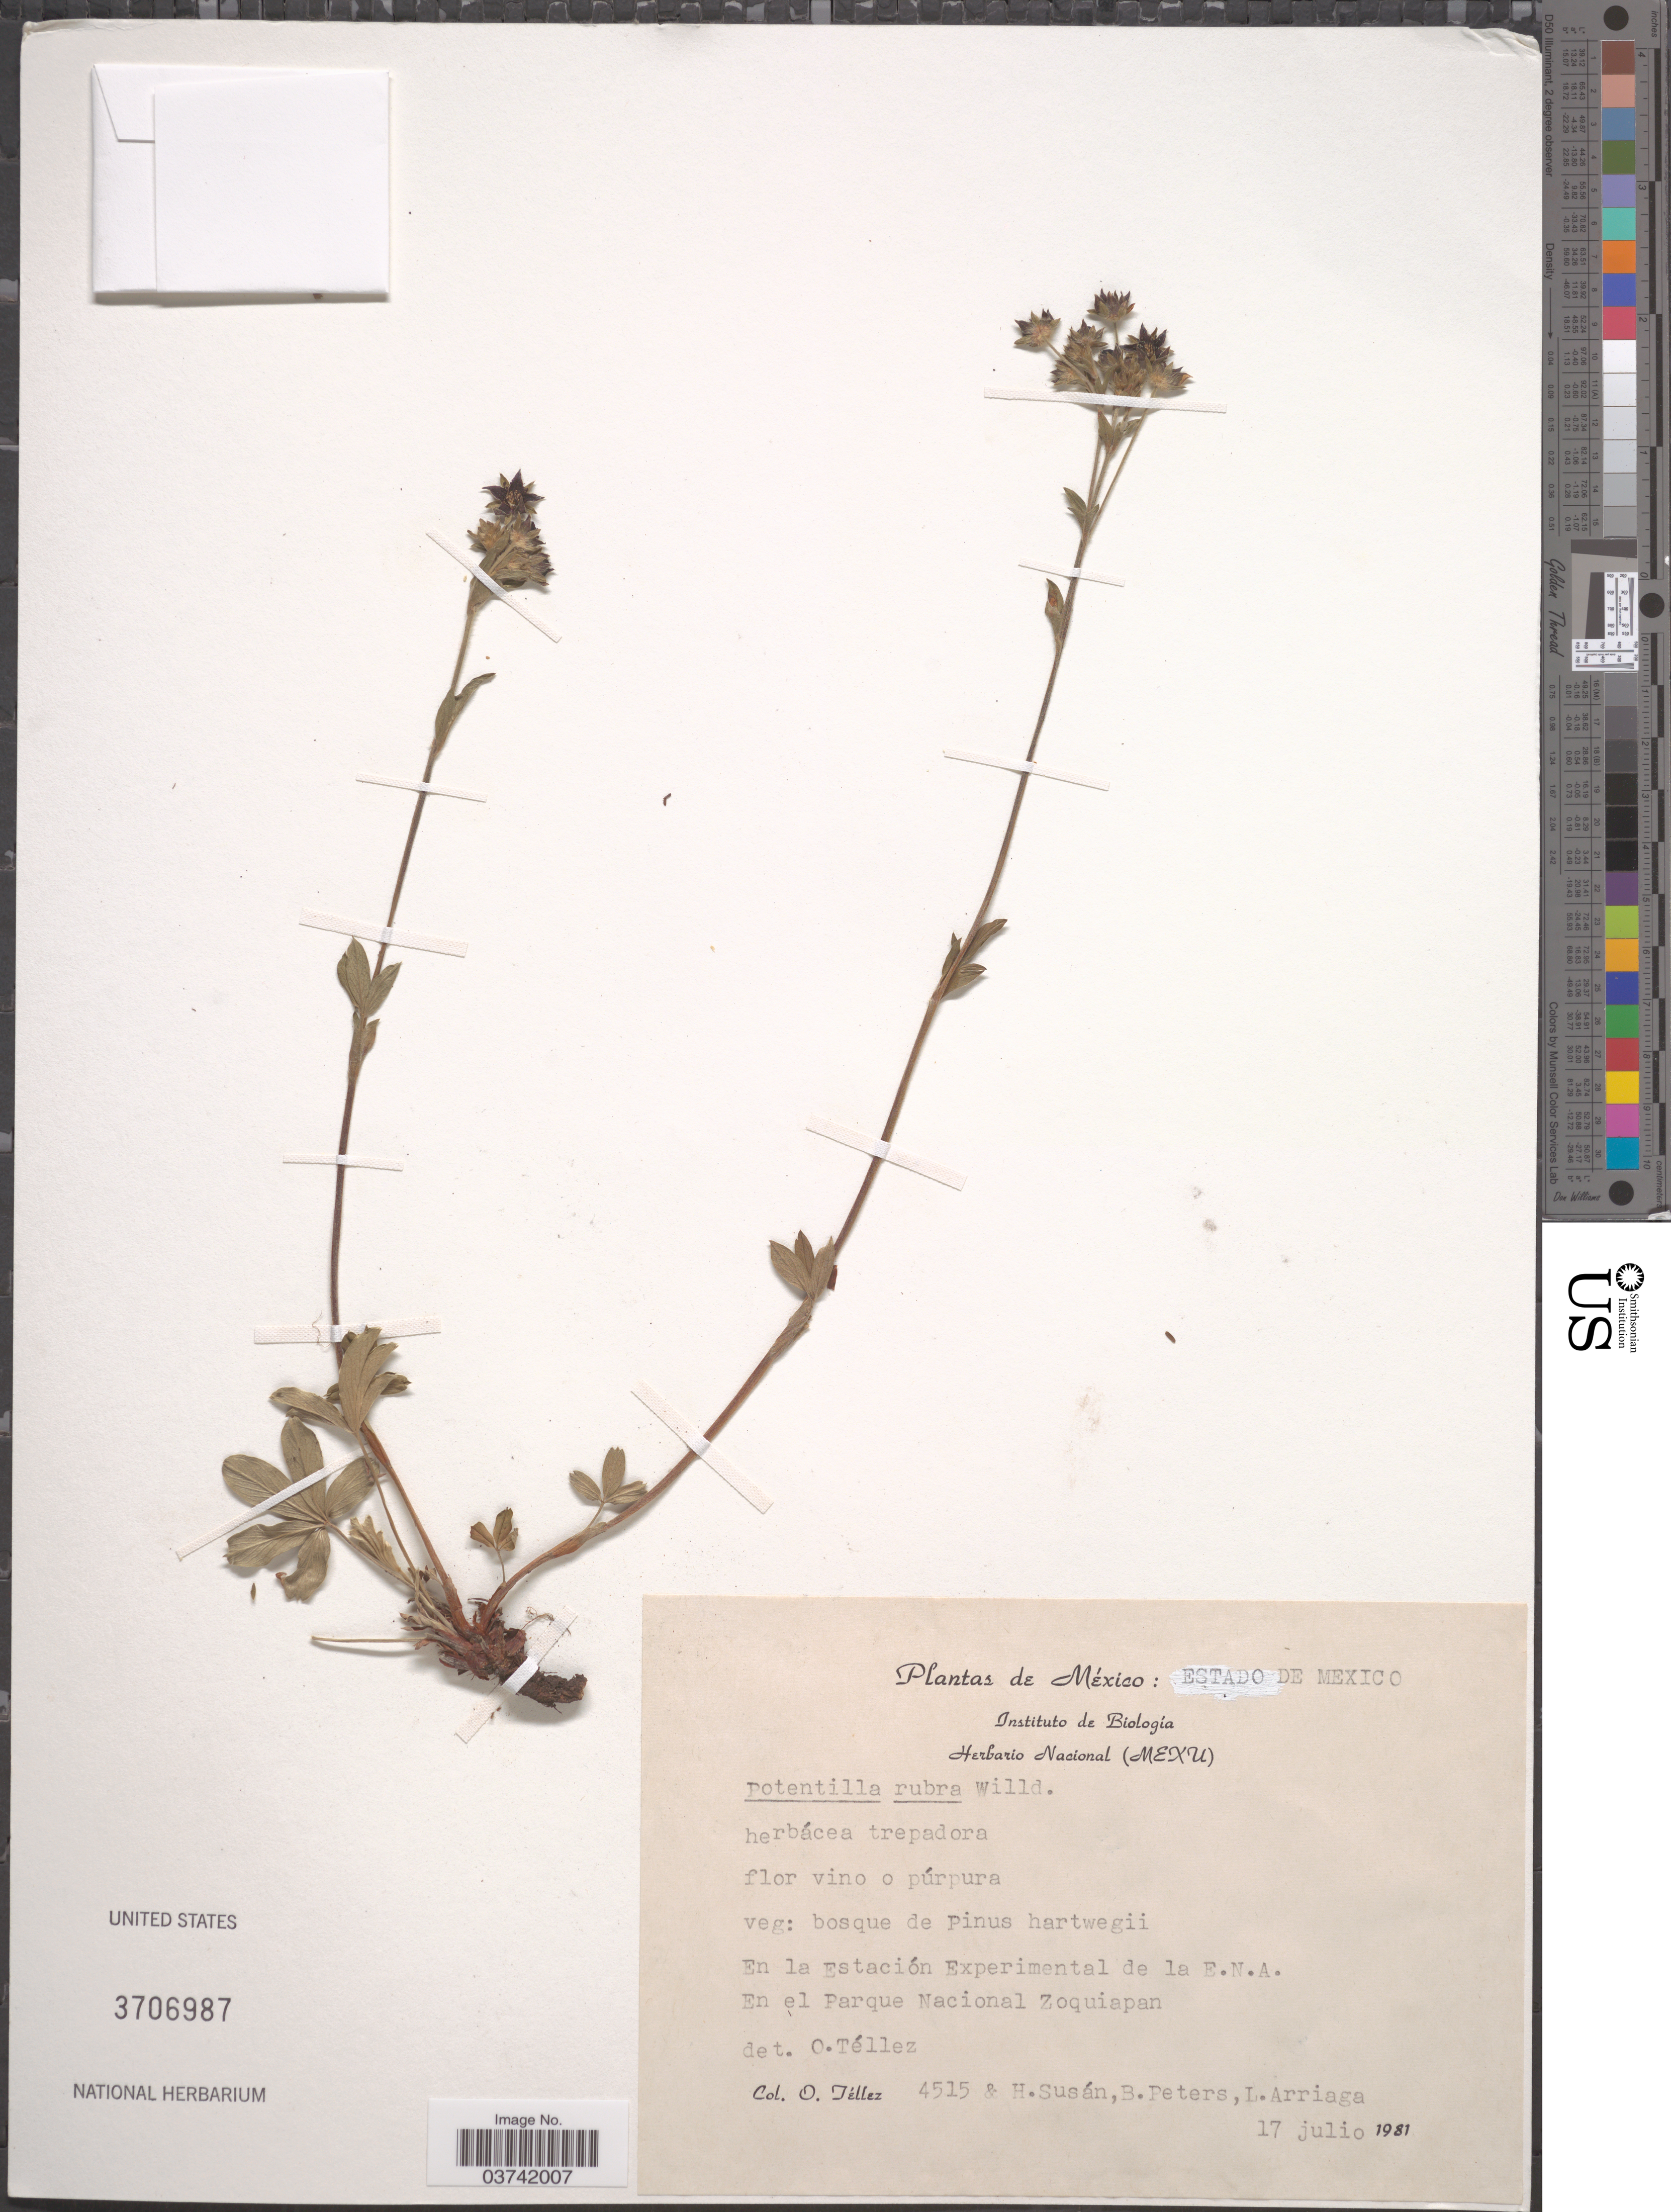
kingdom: Plantae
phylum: Tracheophyta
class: Magnoliopsida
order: Rosales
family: Rosaceae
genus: Potentilla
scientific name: Potentilla rubra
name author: Willd. ex Schltdl.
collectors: O. Tellez, H. Susán, B. Peters & L. Arriaga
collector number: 4515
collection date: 1981-07-17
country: Mexico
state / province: México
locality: En la Estación Experimental de la E.N.A. En el parque Nacional Zoquiapan.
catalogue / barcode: US 3706987